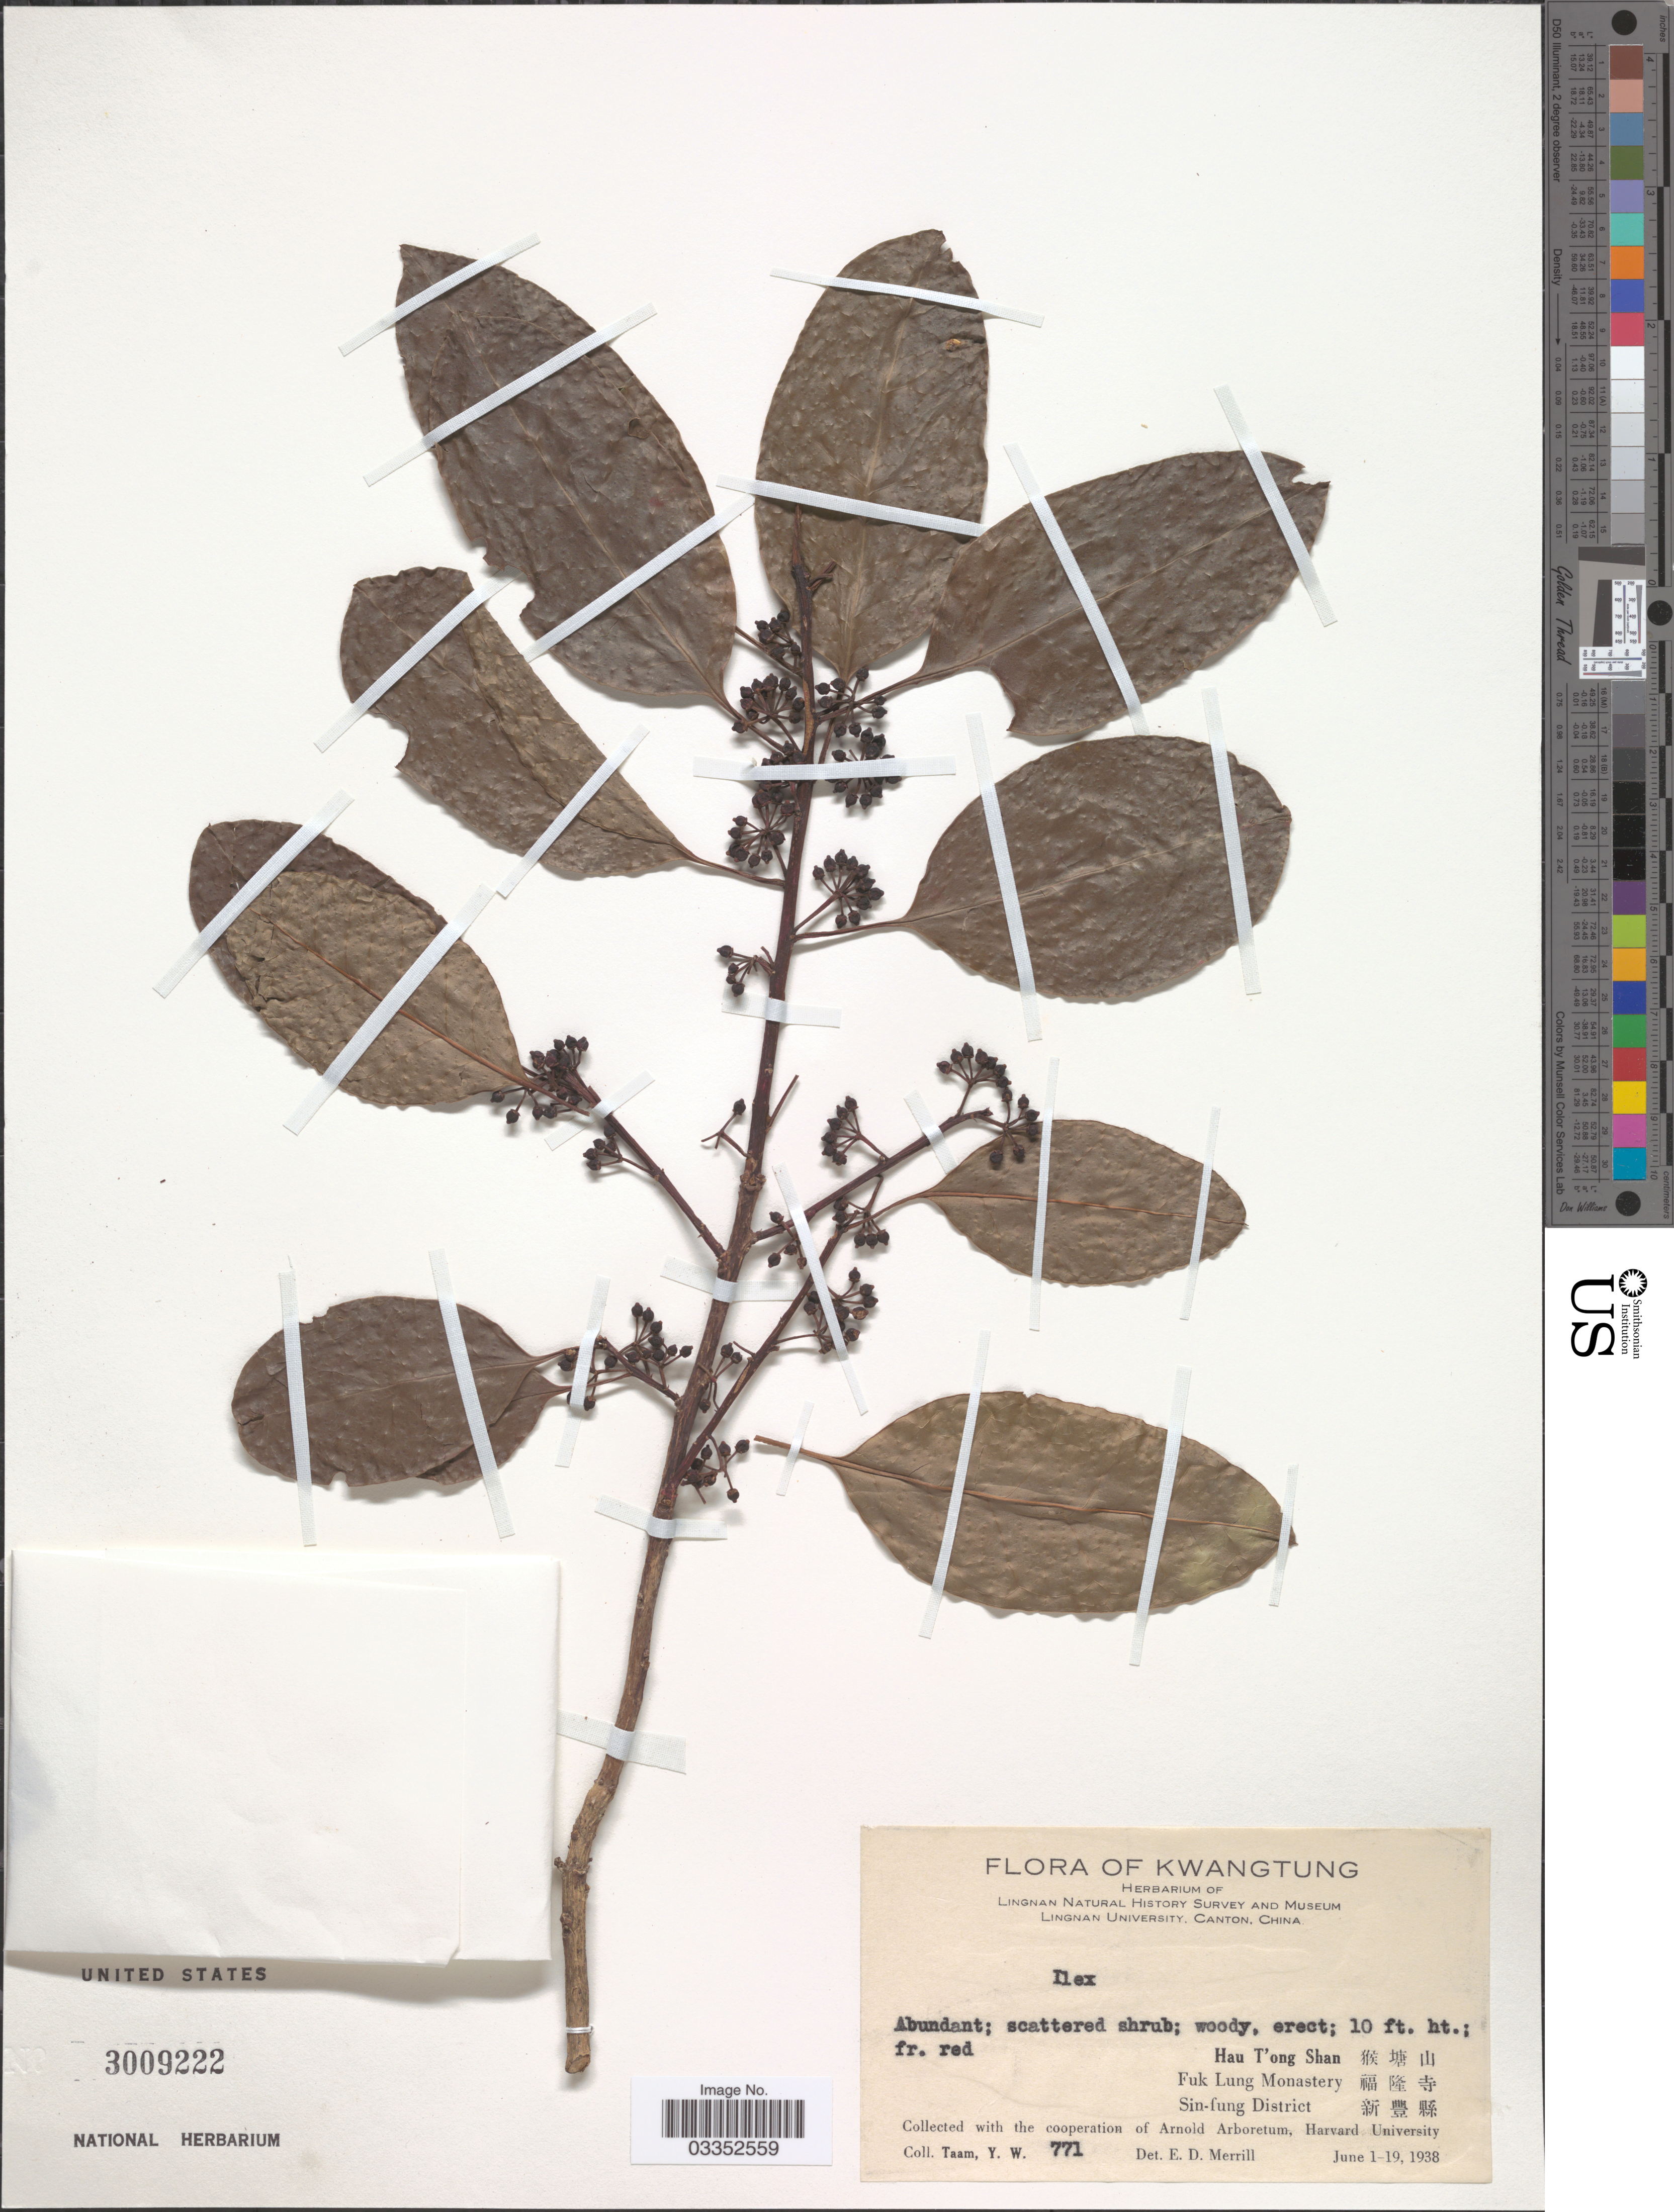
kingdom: Plantae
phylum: Tracheophyta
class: Magnoliopsida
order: Aquifoliales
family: Aquifoliaceae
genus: Ilex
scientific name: Ilex sp.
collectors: Y. W. Taam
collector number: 771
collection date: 1938-06-01/1938-06-19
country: China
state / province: Guangdong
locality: Kwangtung, Hau T'ong Shan X, Fuk Lung Monastery X, Sin-fung District X.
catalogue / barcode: US 3009222